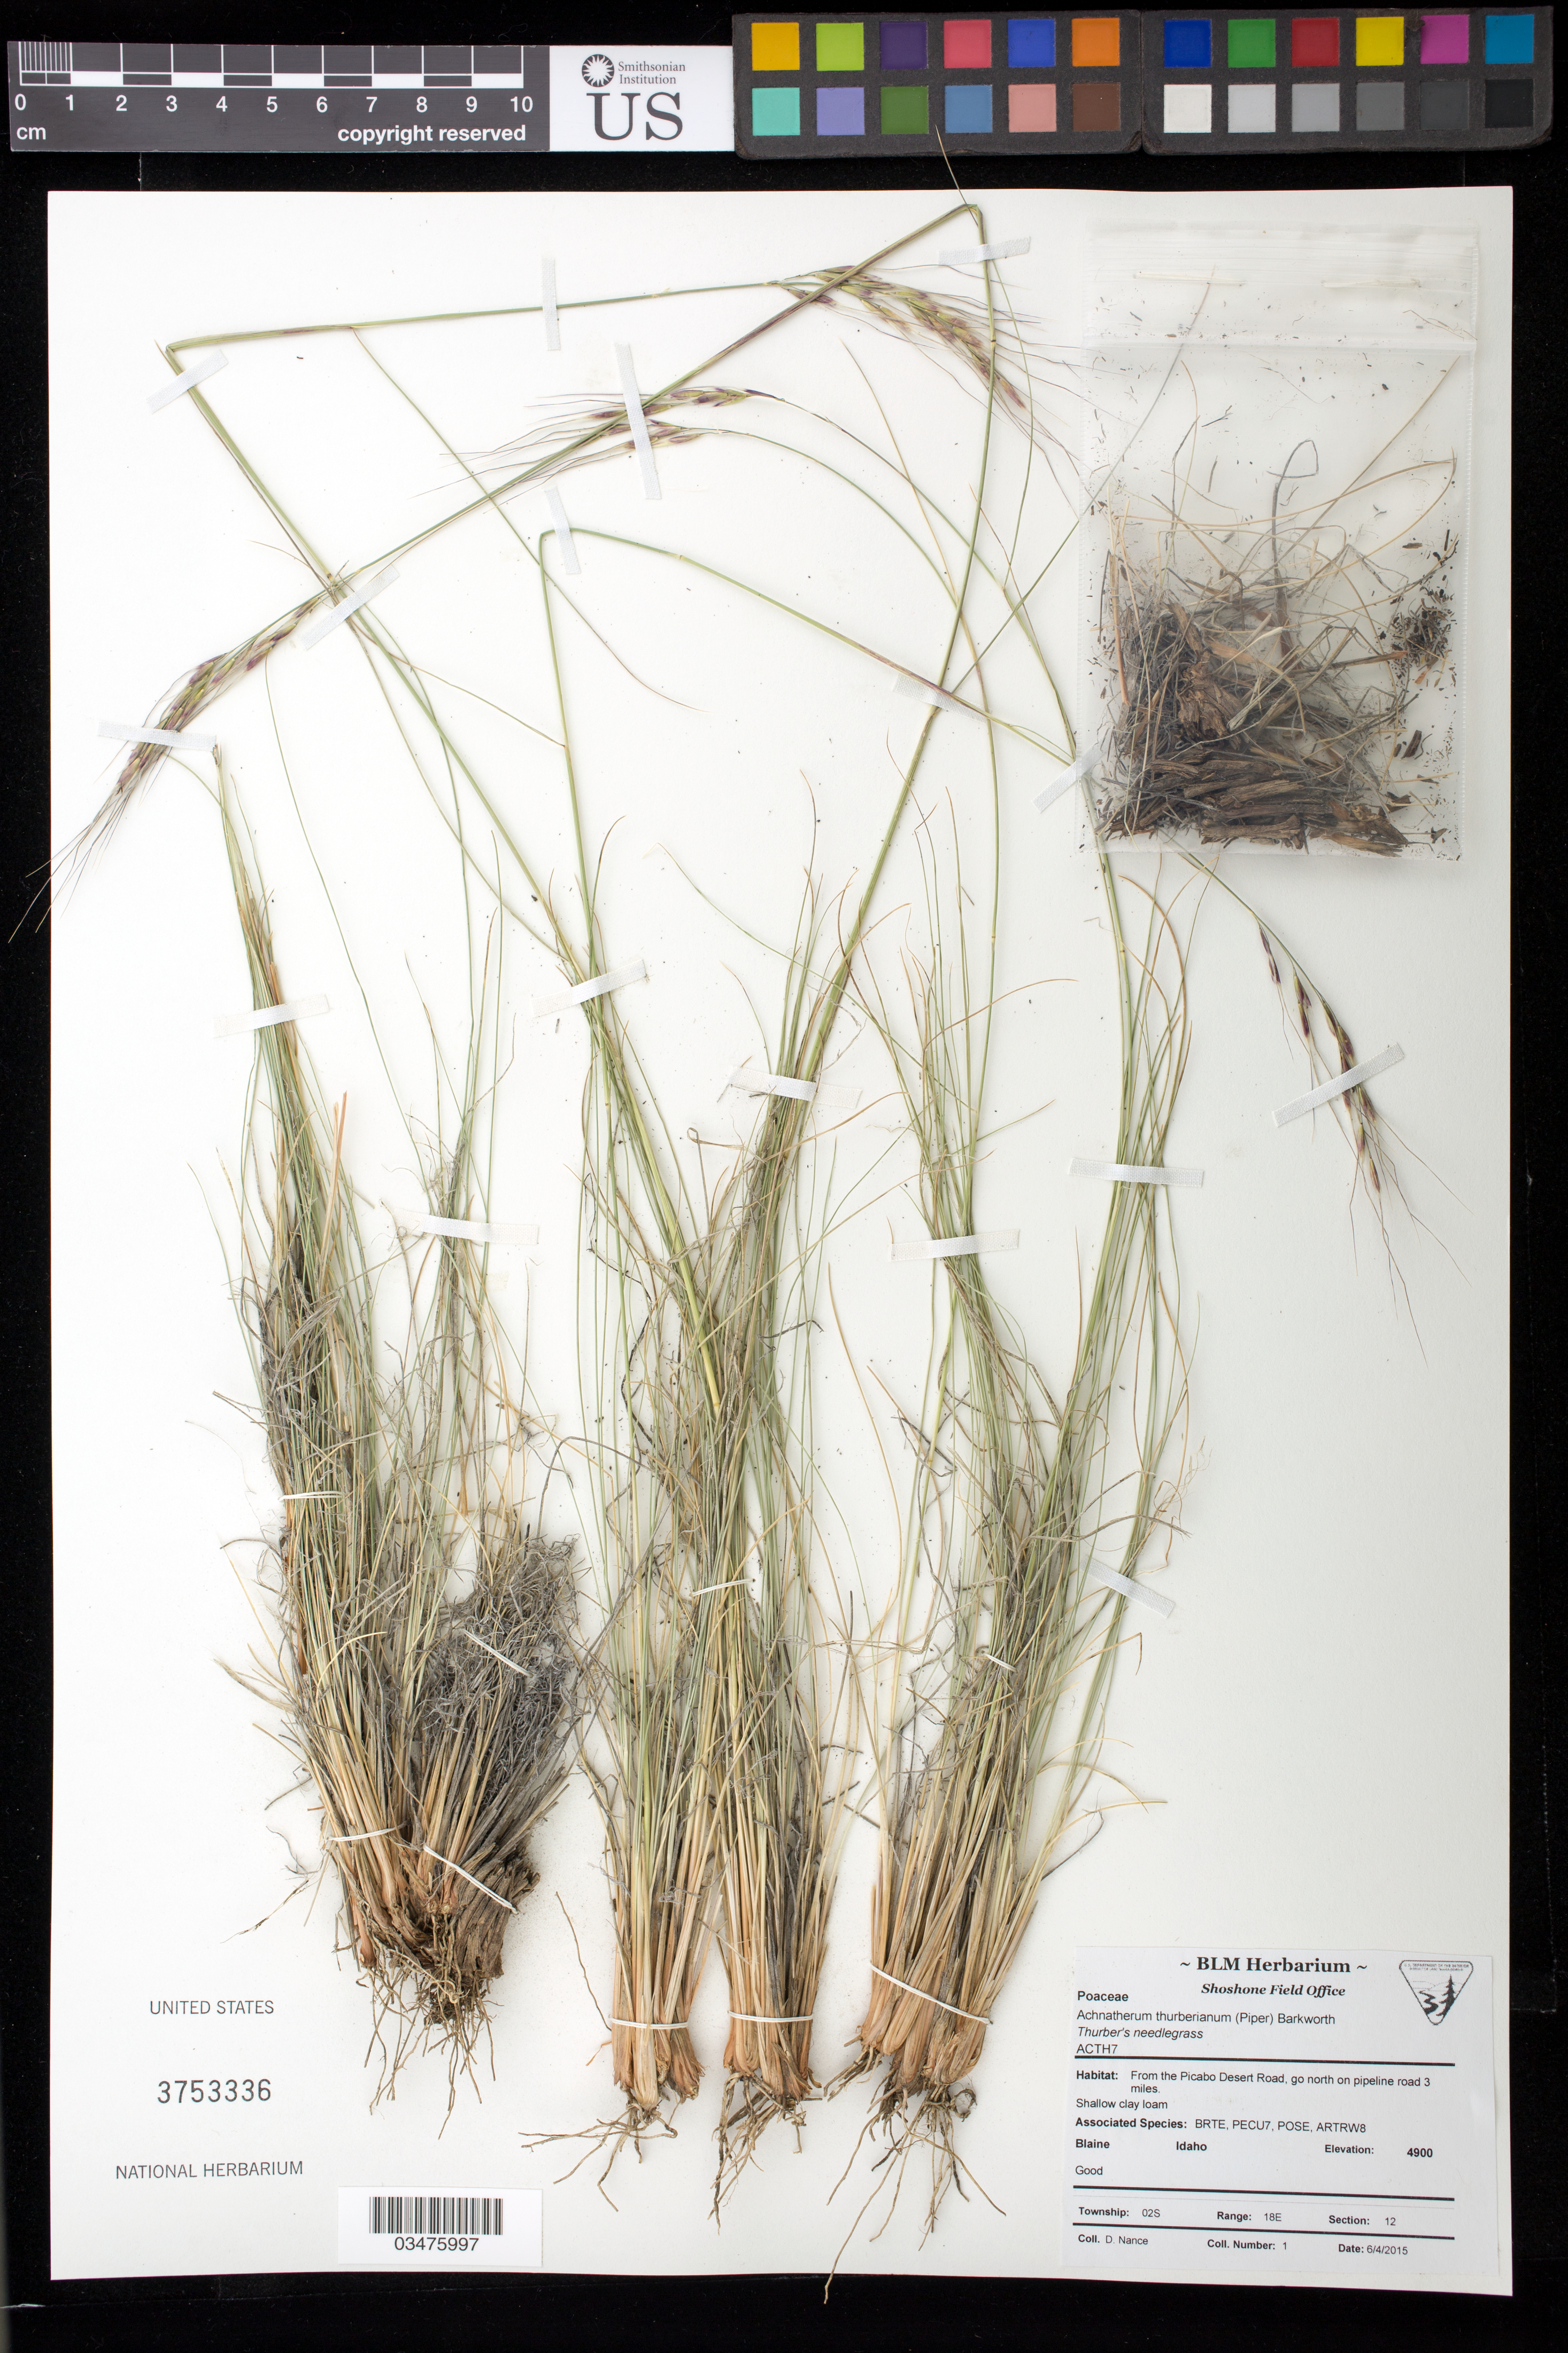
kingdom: Plantae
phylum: Tracheophyta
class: Liliopsida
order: Poales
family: Poaceae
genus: Eriocoma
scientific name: Eriocoma thurberiana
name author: (Piper) Romasch.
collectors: D. Nance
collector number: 1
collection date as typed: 6/4/2015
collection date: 2015-04-06 or 2015-06-04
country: United States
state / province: Idaho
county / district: Blaine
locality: From the Picabo Desert Road, north on pipeline road 3 miles.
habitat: Shallow clay loam.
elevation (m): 1494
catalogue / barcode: US 3753336